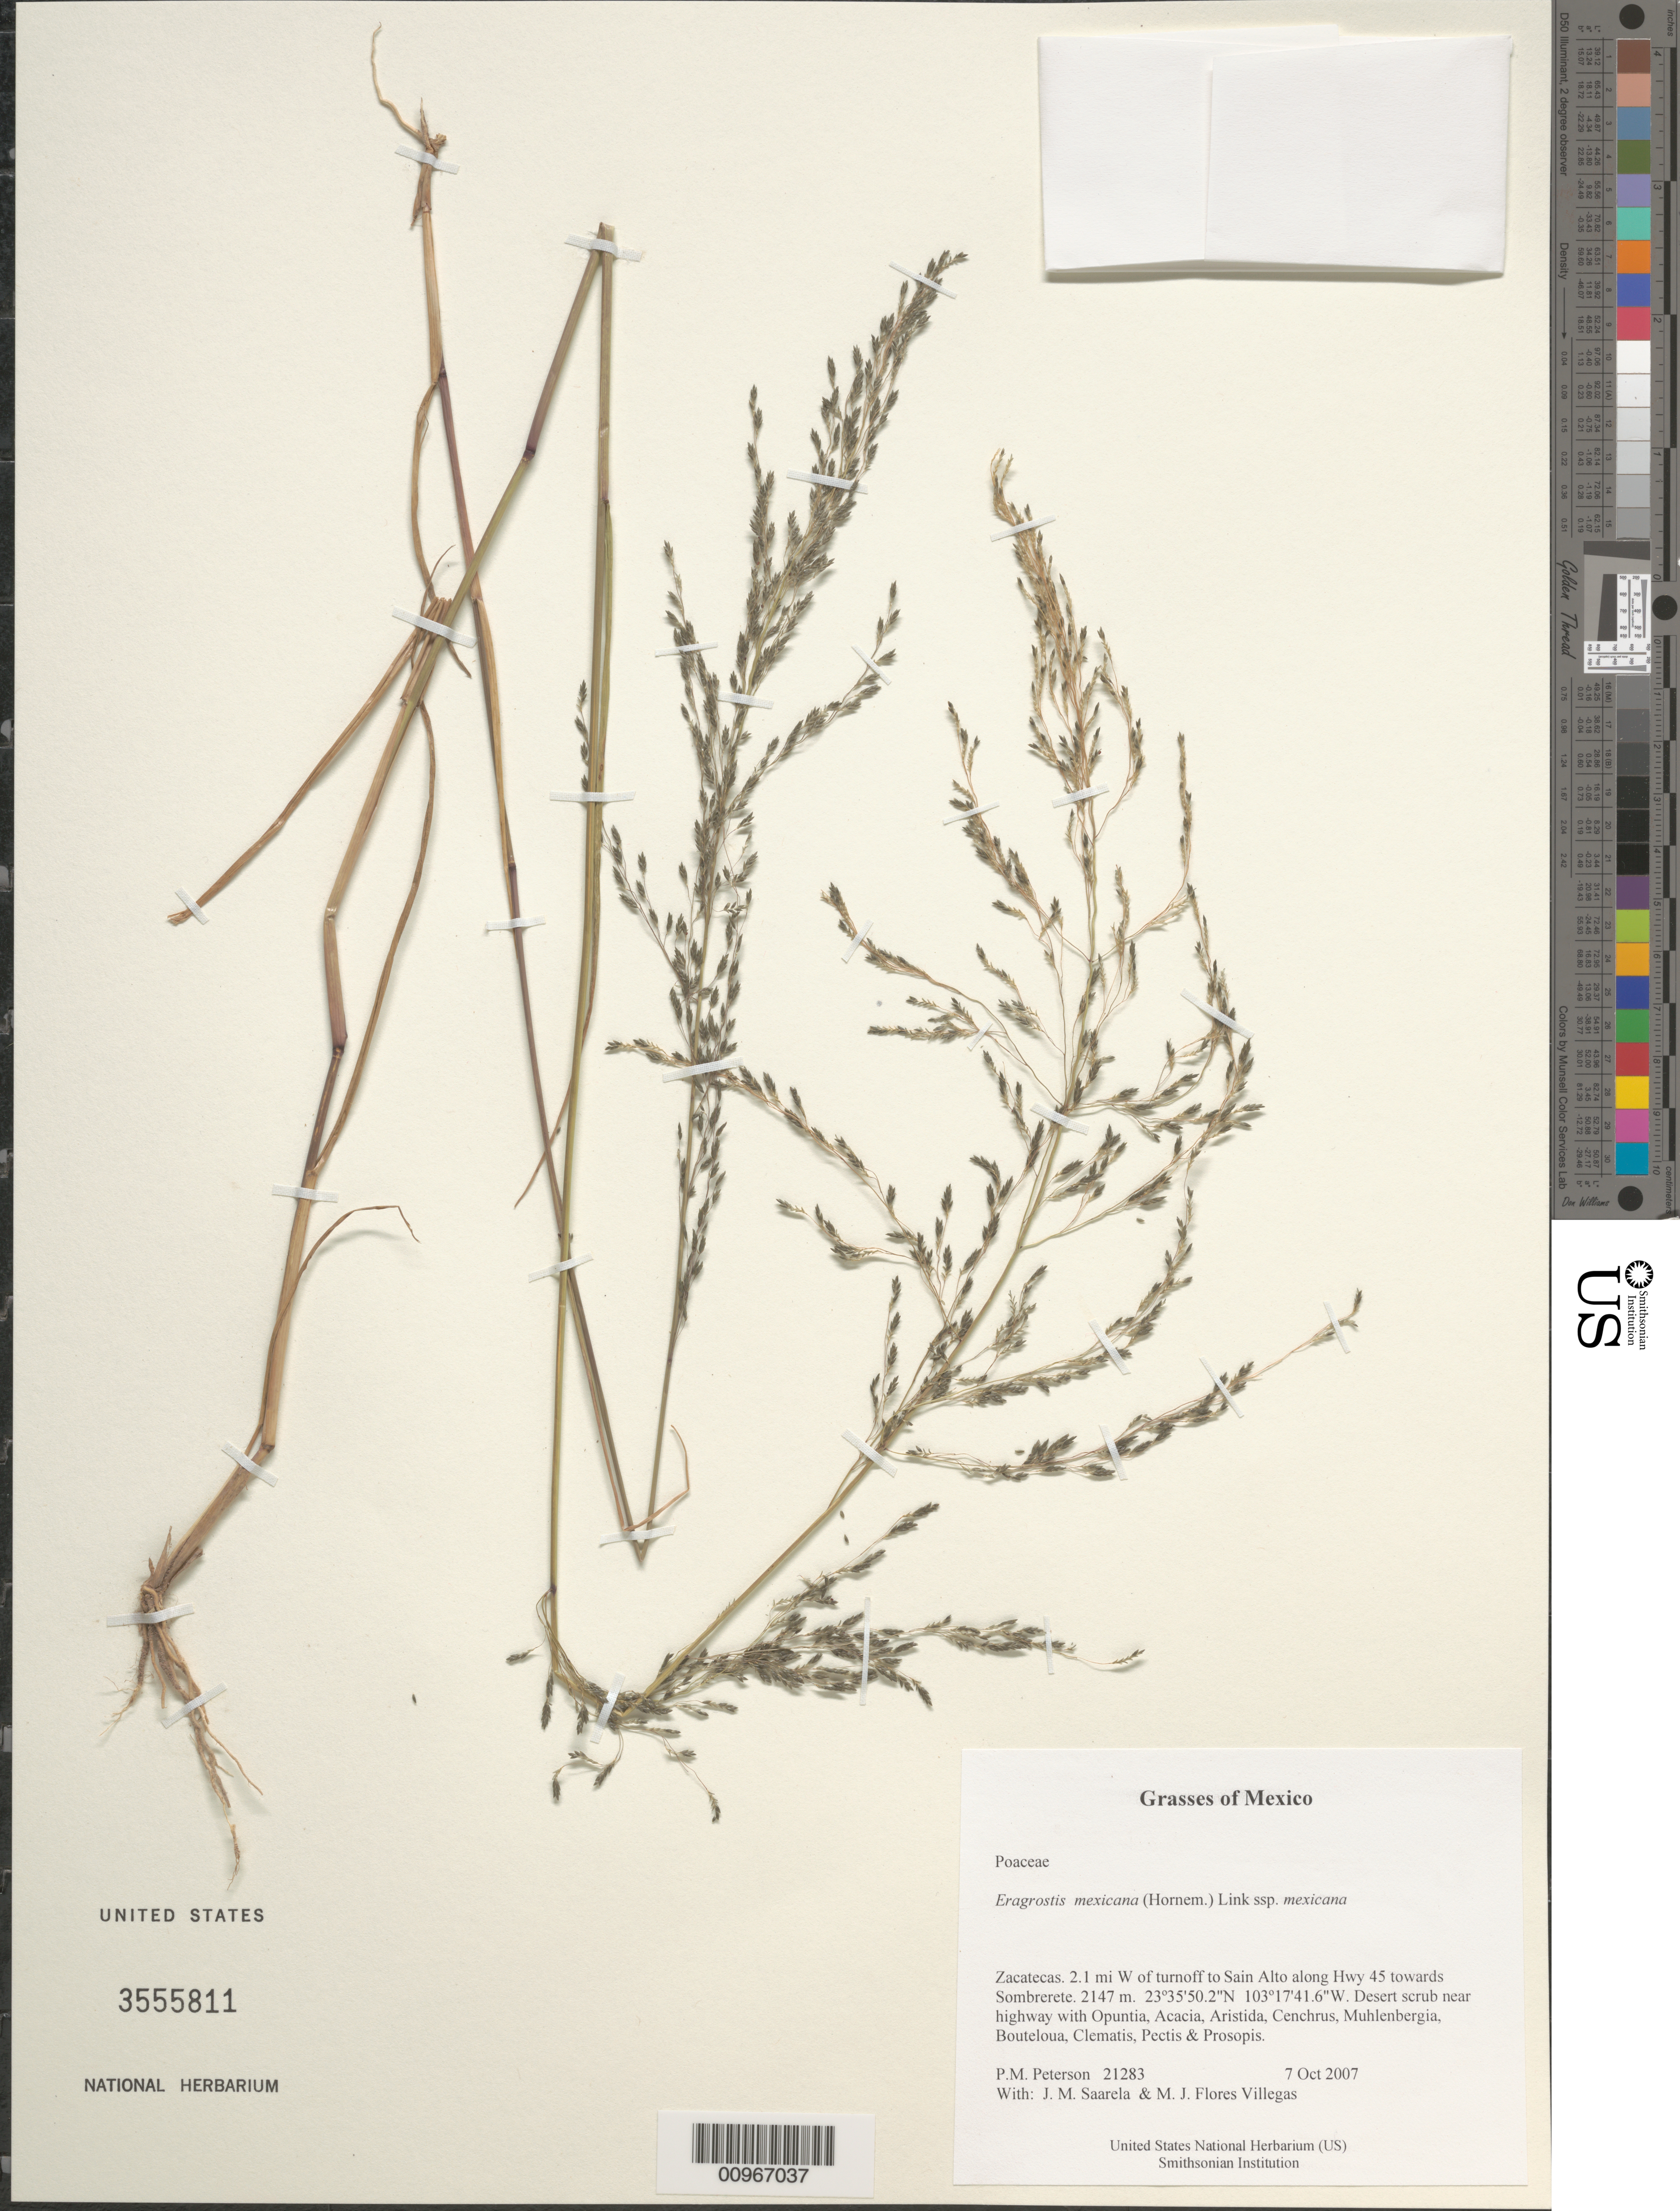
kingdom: Plantae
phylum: Tracheophyta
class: Liliopsida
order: Poales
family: Poaceae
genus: Eragrostis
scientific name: Eragrostis mexicana subsp. mexicana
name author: (Hornem.) Link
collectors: P. M. Peterson, J. Saarela & M. Flores Villegas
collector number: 21283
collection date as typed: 07 Oct 2007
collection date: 2007-10-07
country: Mexico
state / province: Zacatecas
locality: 2.1 mi W of turnoff to Sain Alto along Hwy 45 towards Sombrerete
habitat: Desert scrub near highway with Opuntia, Acacia, Aristida, Cenchrus, Muhlenbergia, Bouteloua, Clematis, Pectis & Prosopis.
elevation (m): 2147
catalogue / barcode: US 3555811